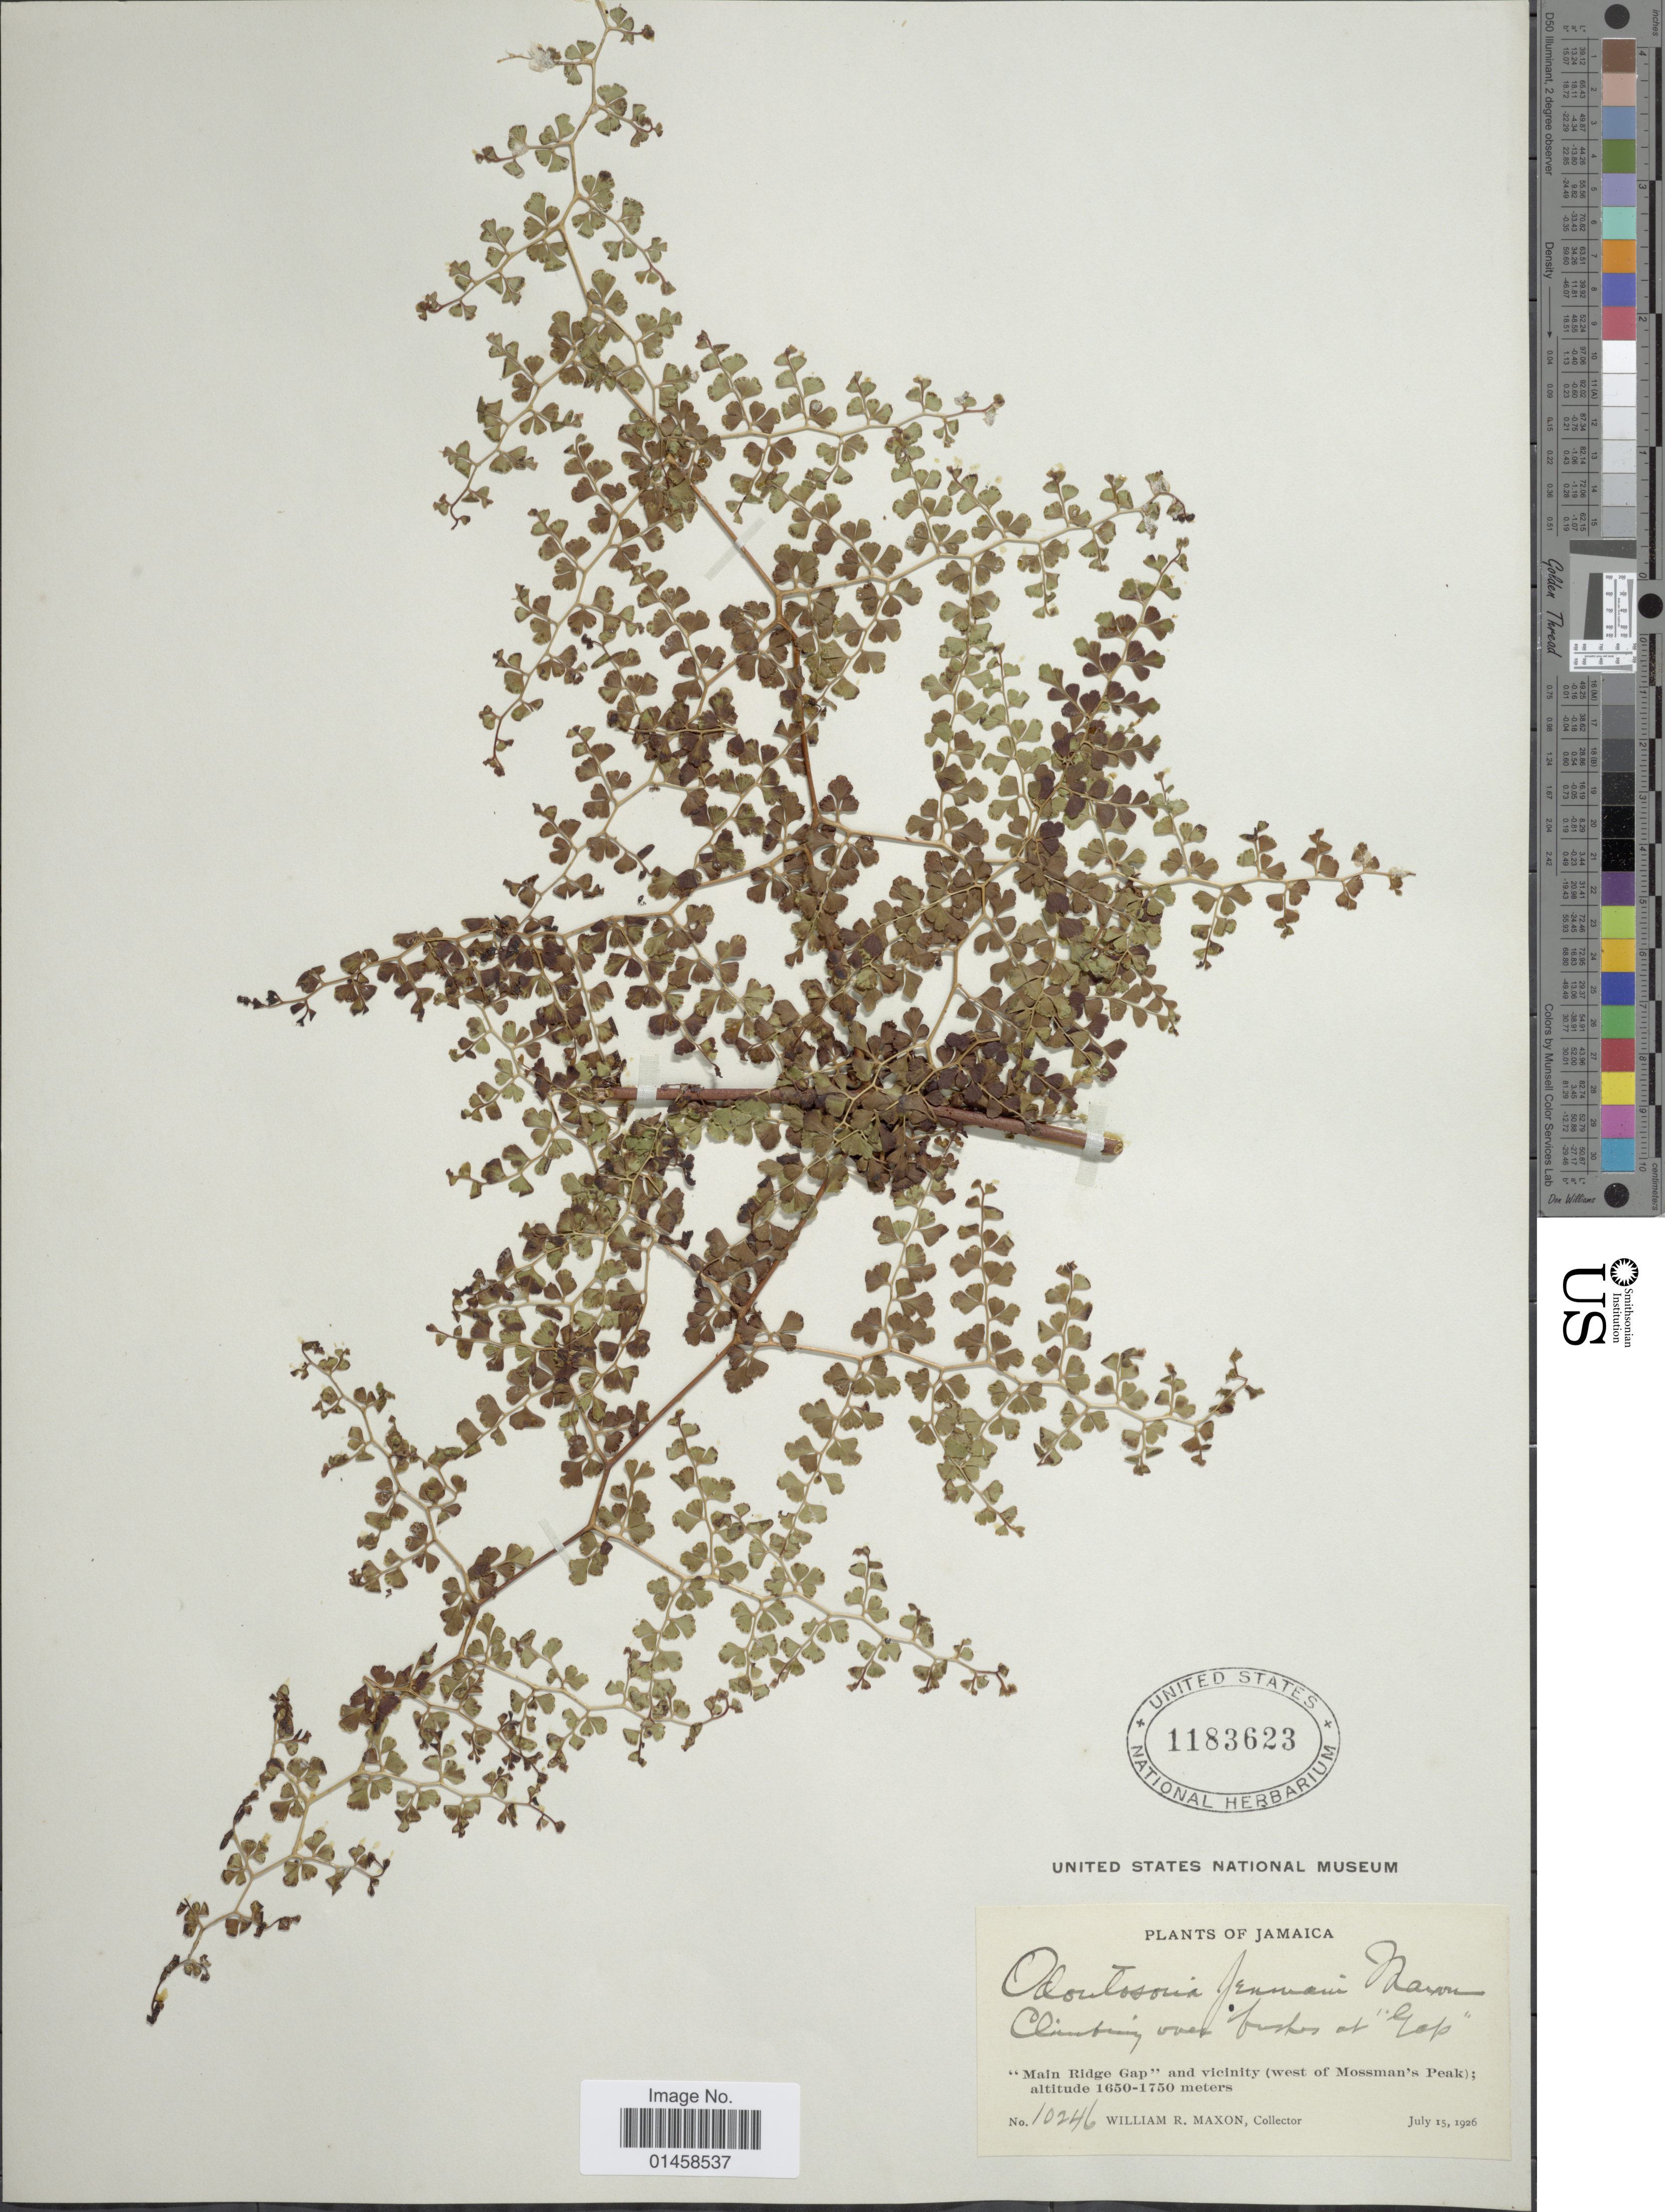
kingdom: Plantae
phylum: Tracheophyta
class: Polypodiopsida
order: Polypodiales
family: Lindsaeaceae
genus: Odontosoria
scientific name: Odontosoria jenmanii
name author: Maxon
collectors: W. R. Maxon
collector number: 10246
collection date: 1926-07-15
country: Jamaica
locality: Main Ridge Gap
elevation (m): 1650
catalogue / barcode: US 1183623